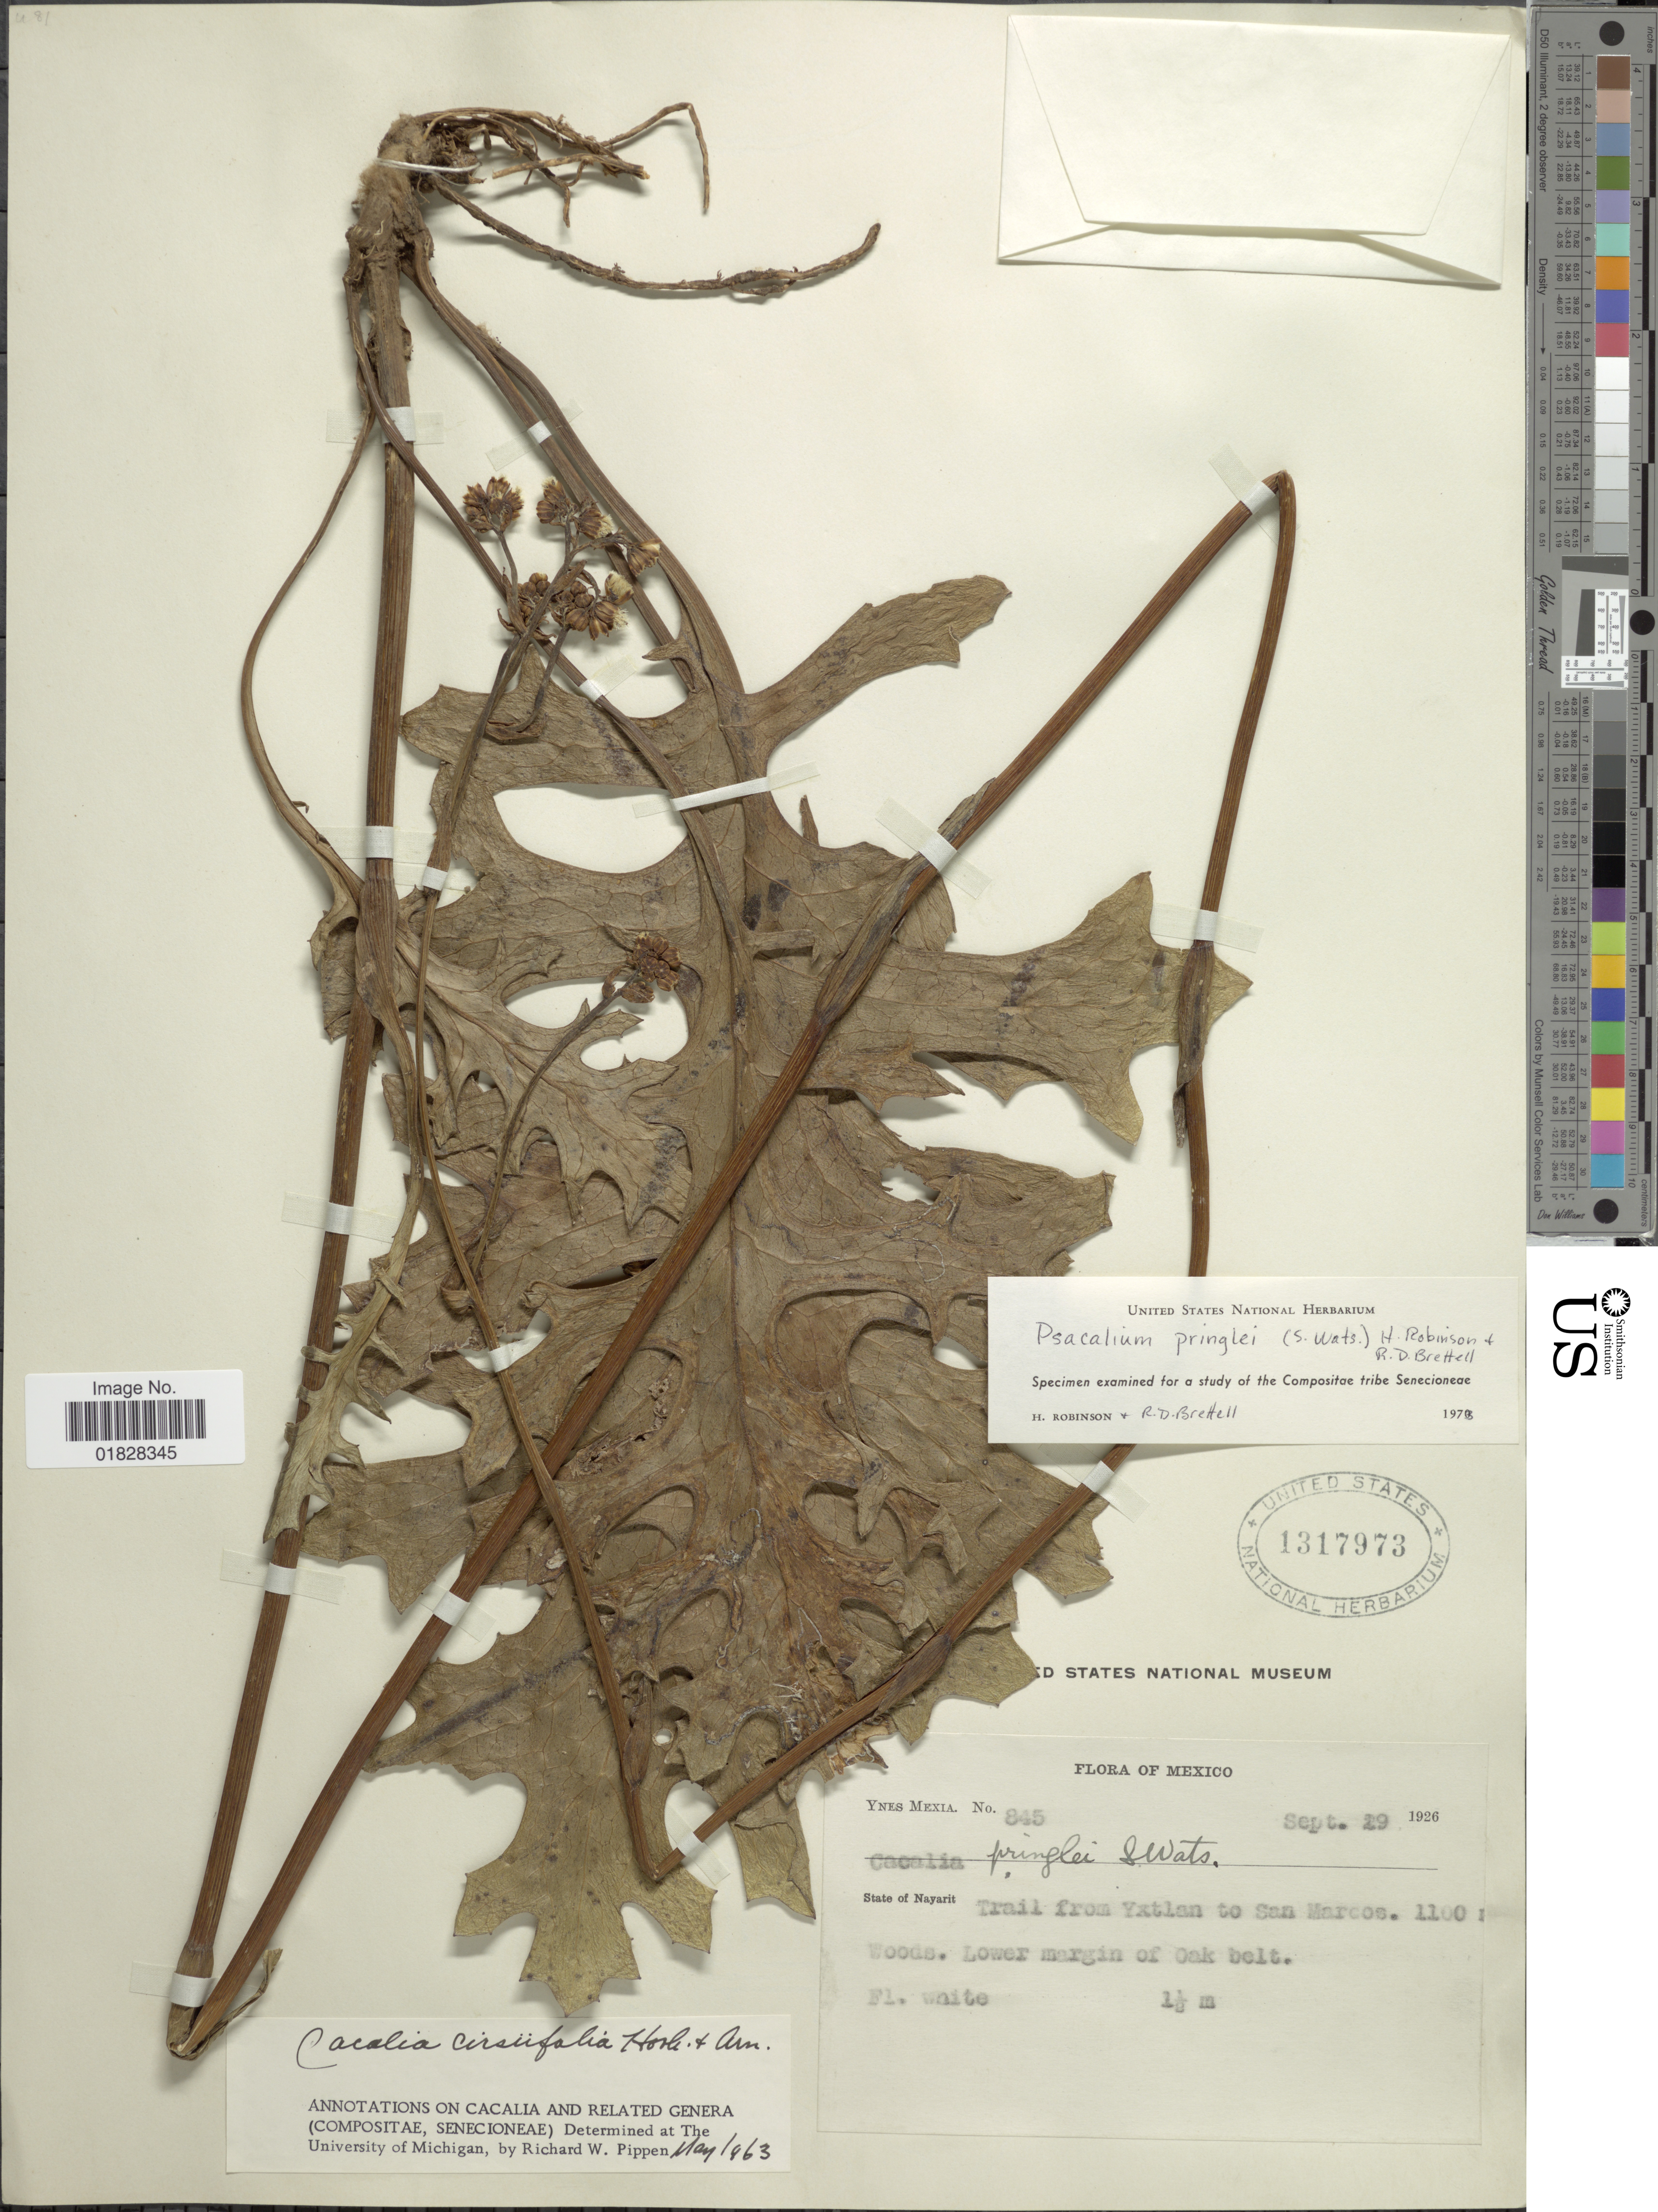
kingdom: Plantae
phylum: Tracheophyta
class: Magnoliopsida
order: Asterales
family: Asteraceae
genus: Psacalium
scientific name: Psacalium pringlei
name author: (S. Watson) H. Rob. & Brettell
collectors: Y. Mexia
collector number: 845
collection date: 1926-09-29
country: Mexico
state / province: Nayarit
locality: State of Nayarit. Trail from Yxtlan to San Marcos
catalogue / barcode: US 1317973